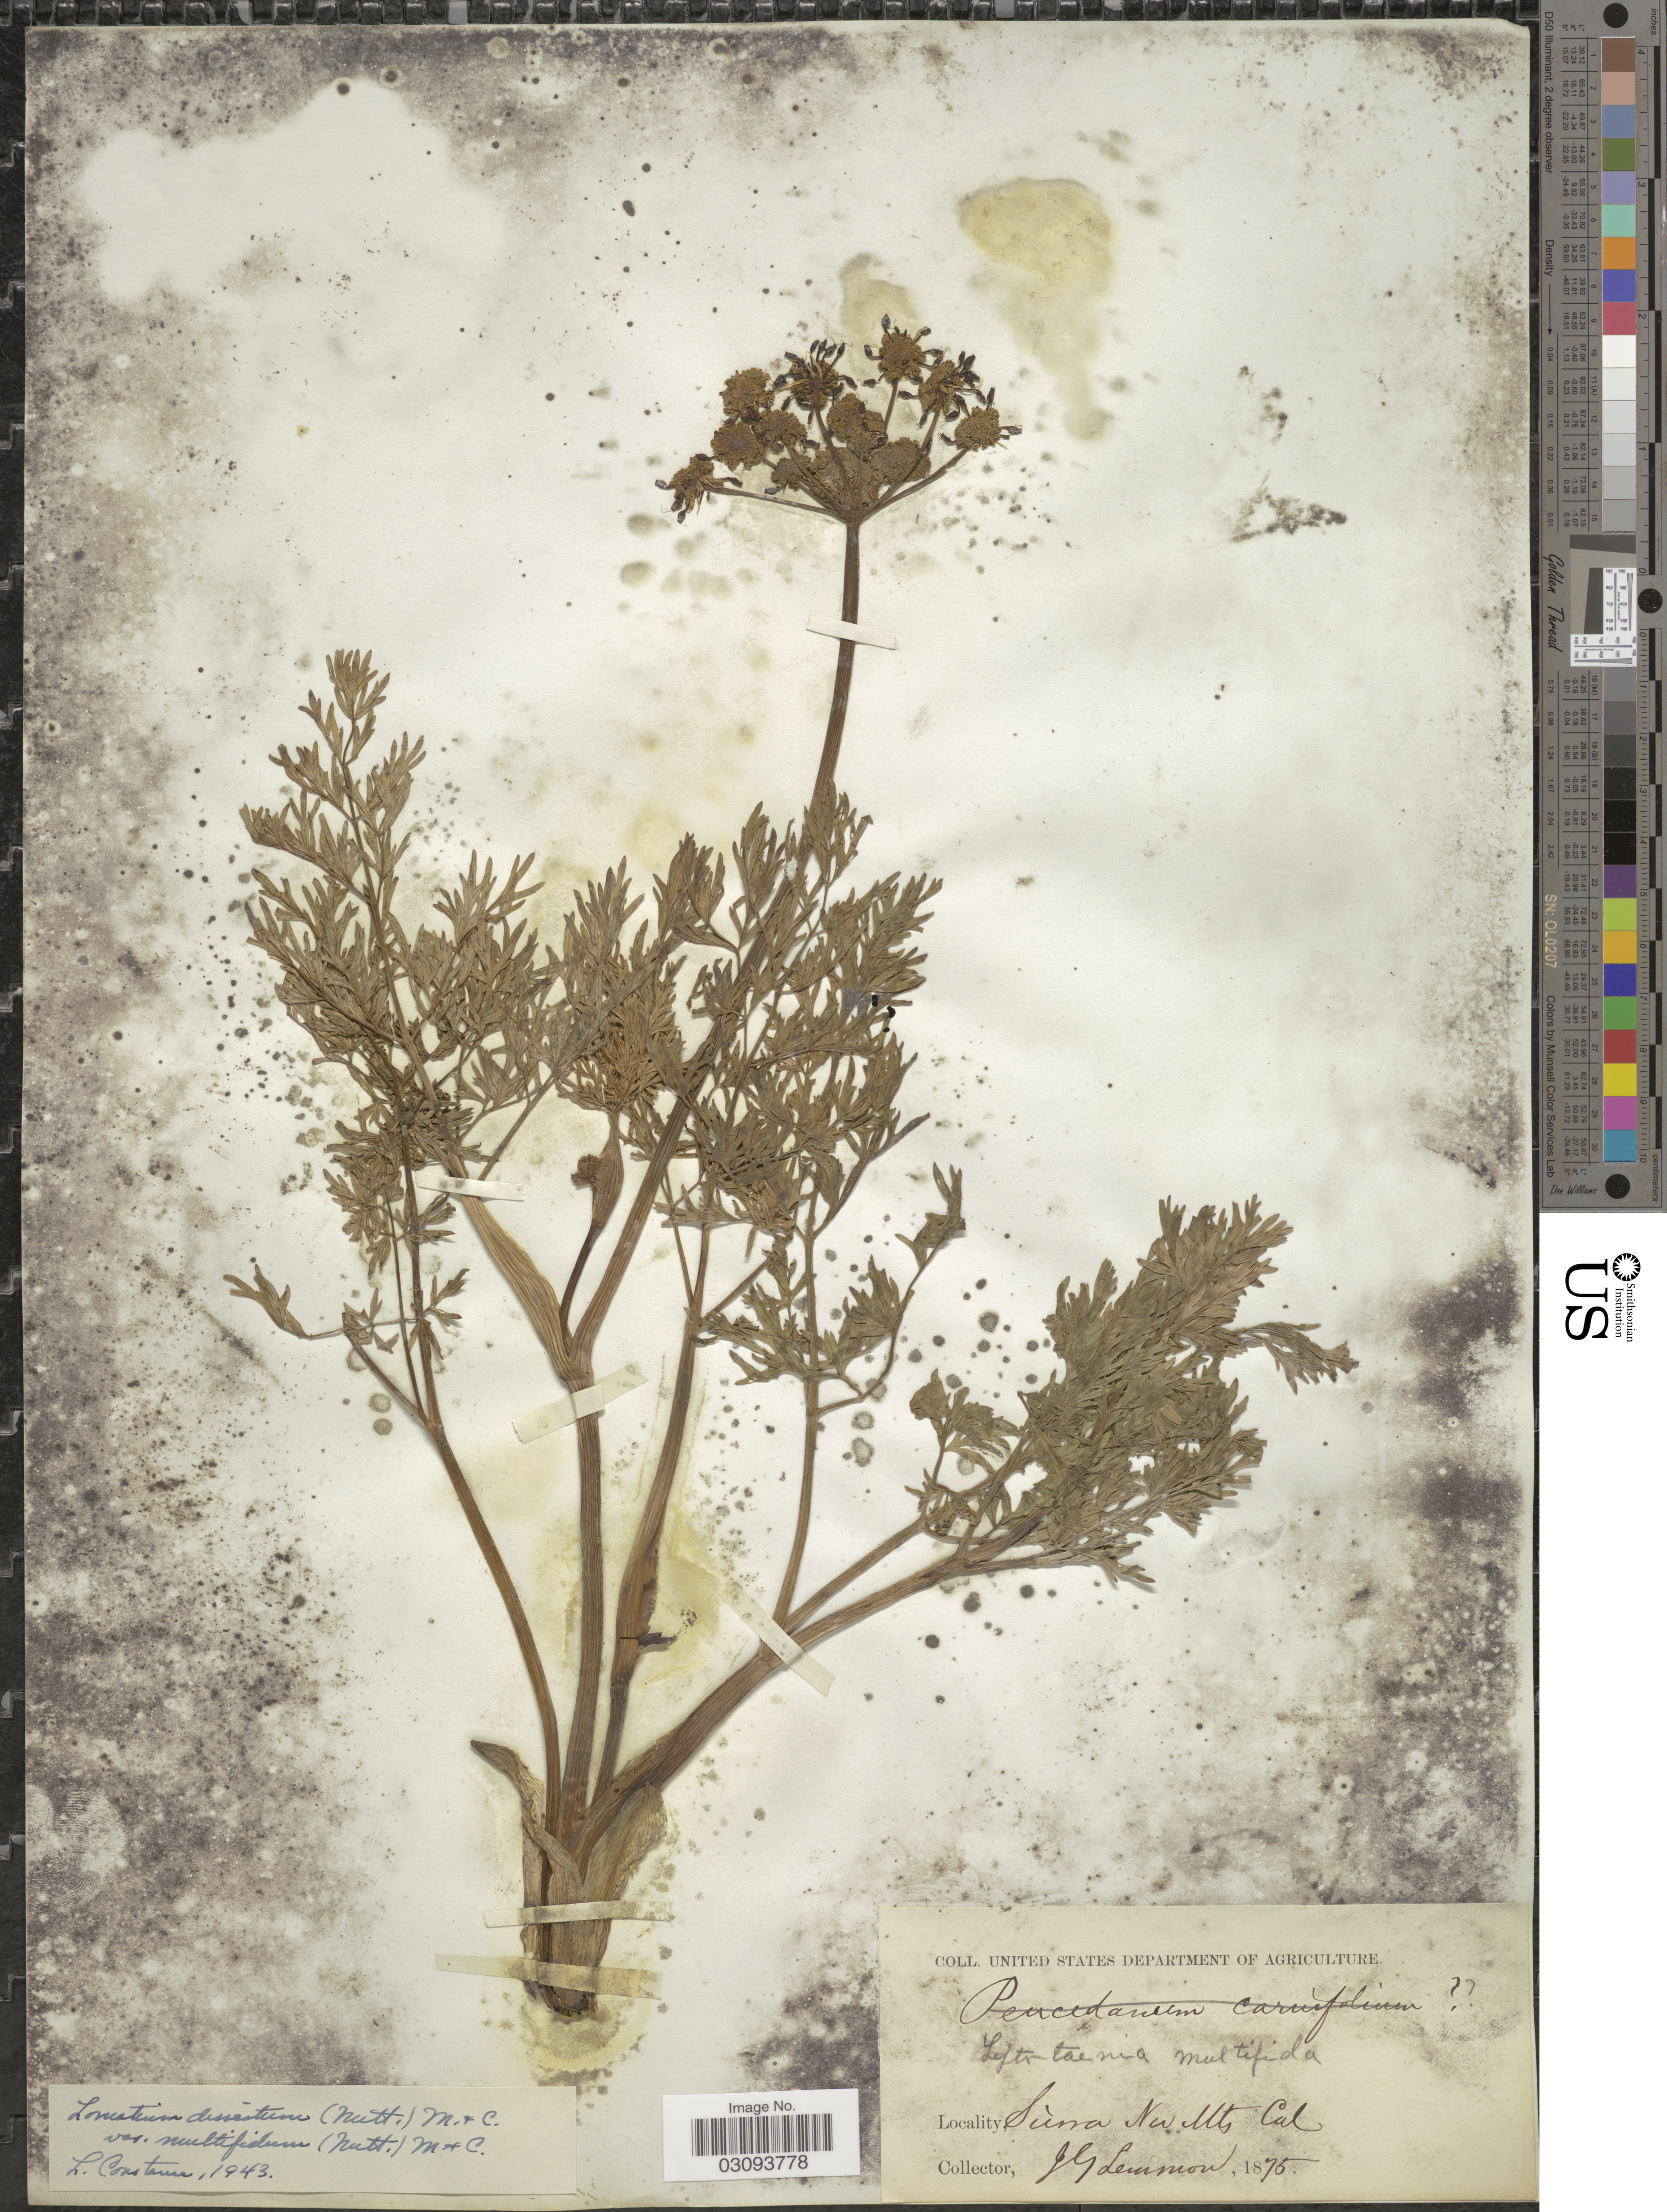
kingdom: Plantae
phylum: Tracheophyta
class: Magnoliopsida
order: Apiales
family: Apiaceae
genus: Lomatium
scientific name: Lomatium dissectum var. multifidum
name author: (Nutt.) Mathias & Constance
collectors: J. Lemmon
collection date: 1875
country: United States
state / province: California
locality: Sierra New Mts.